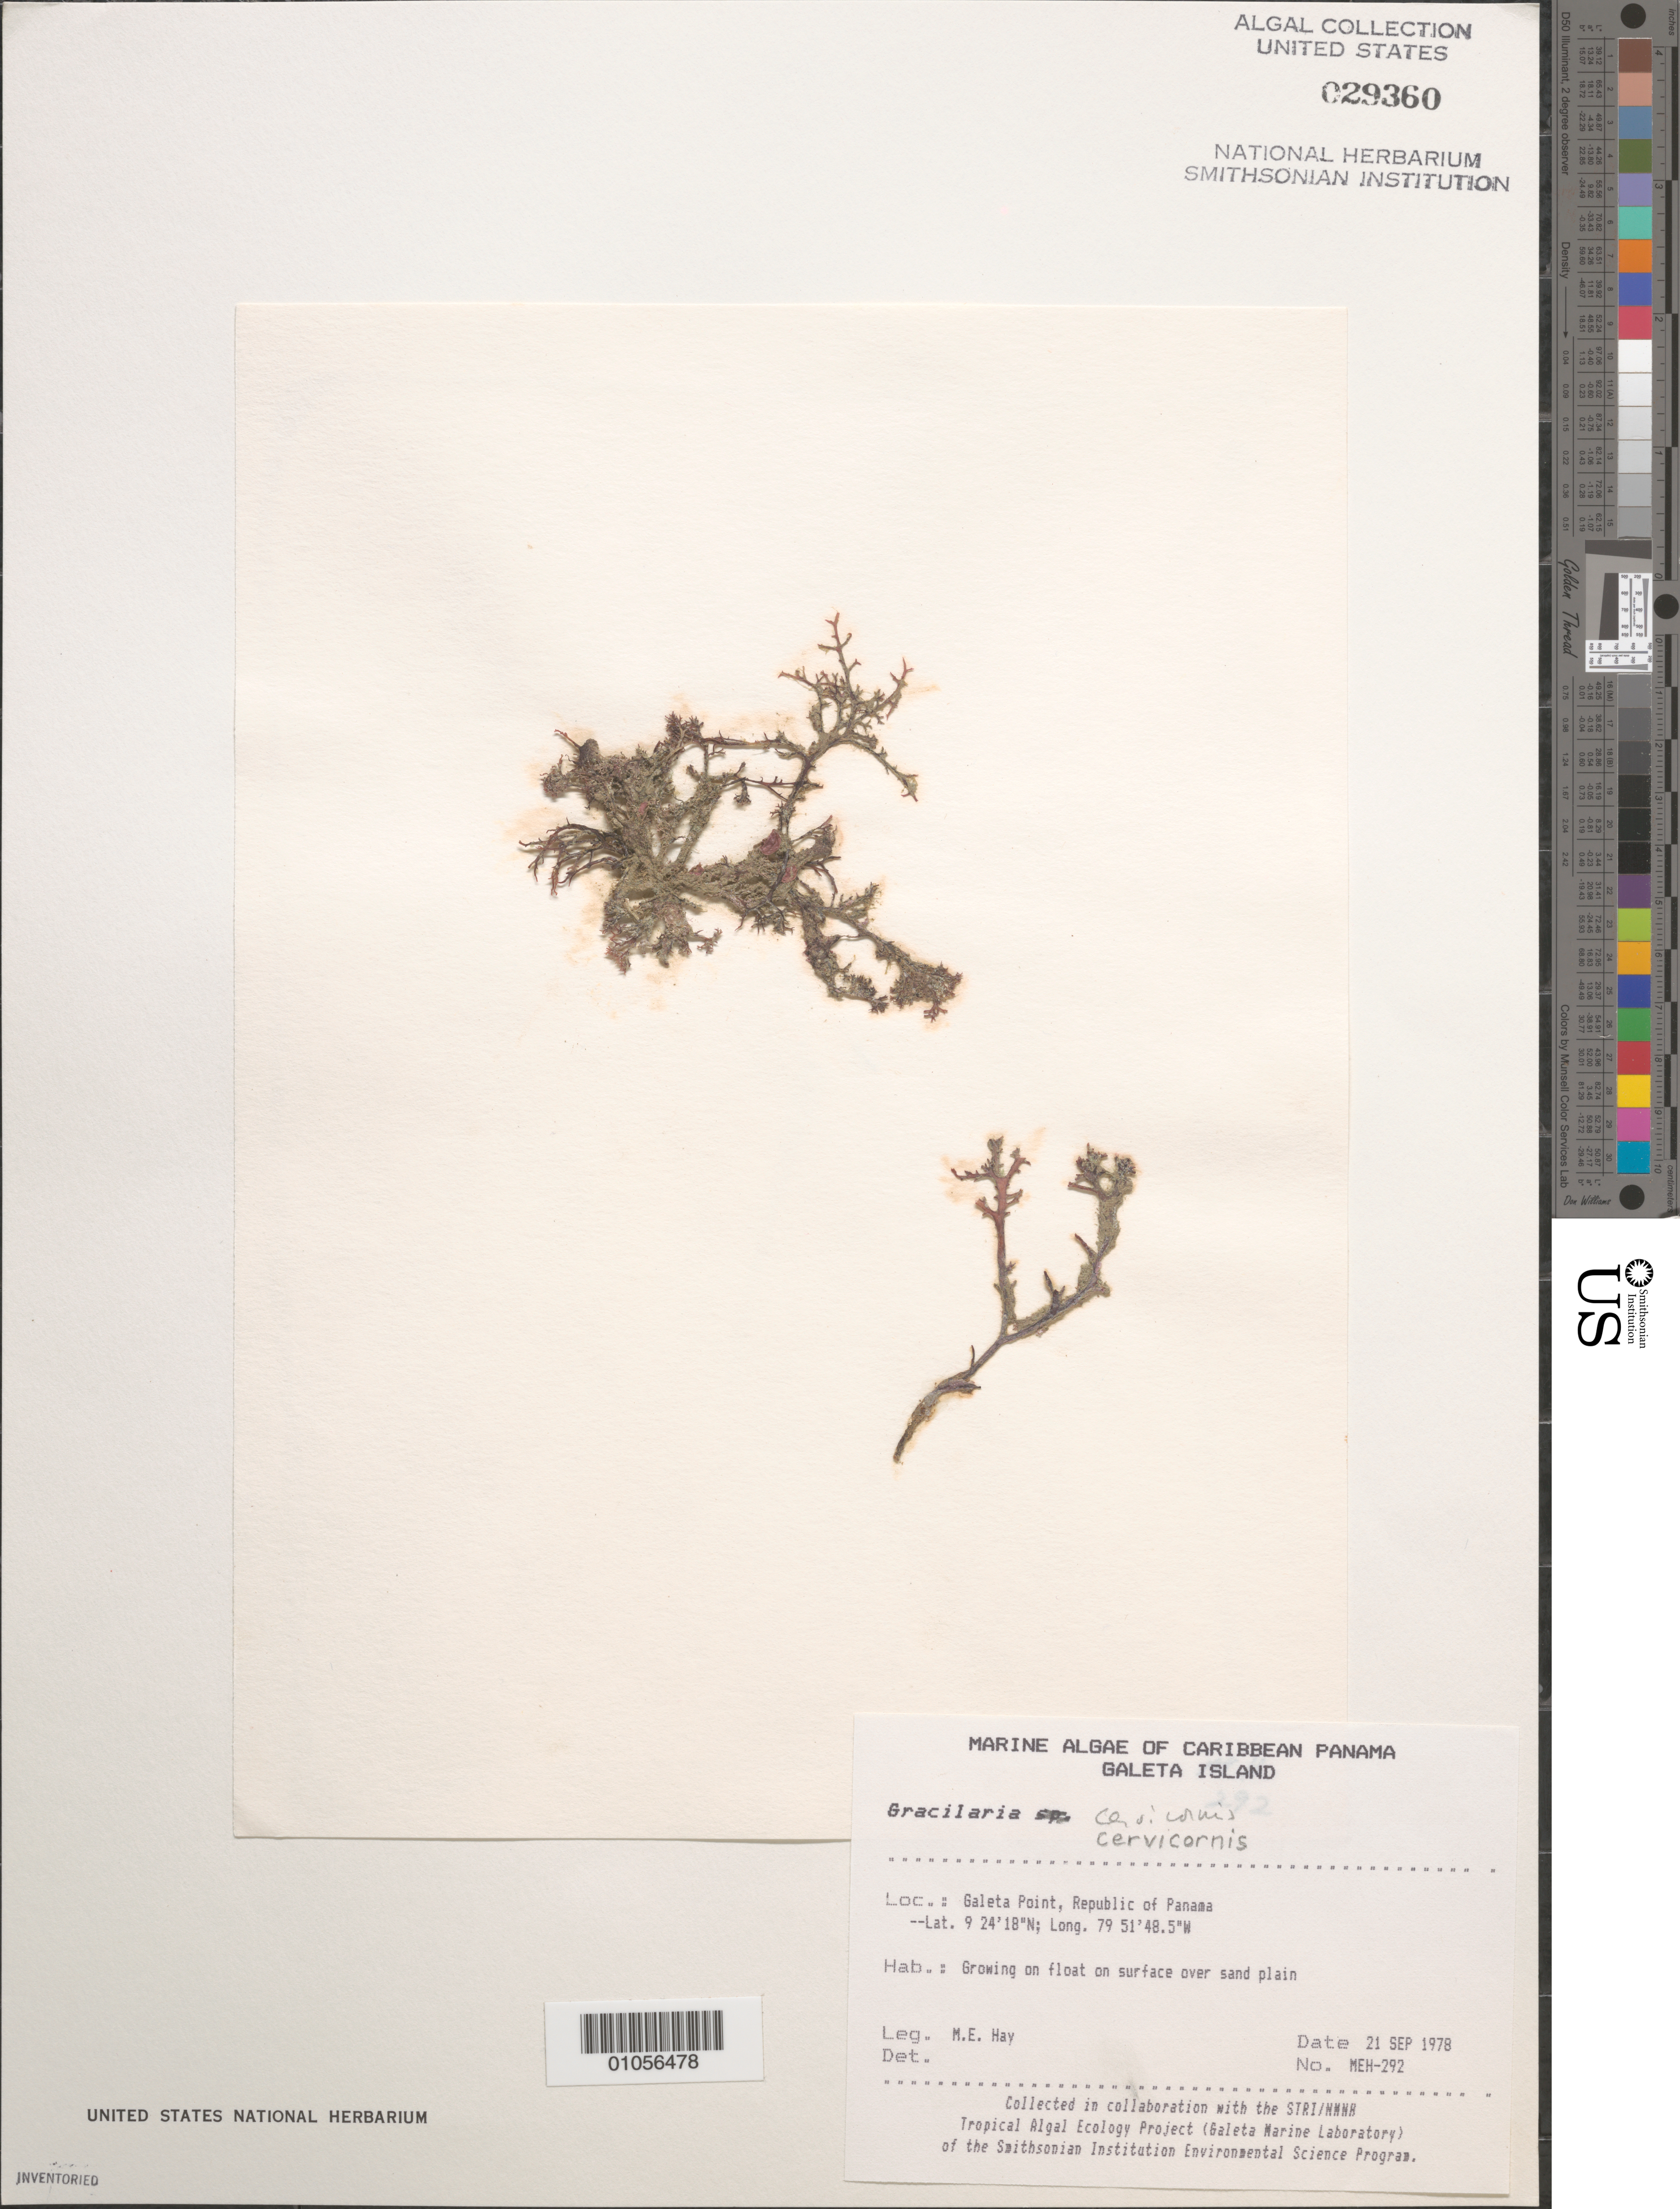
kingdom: Plantae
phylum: Rhodophyta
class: Florideophyceae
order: Gracilariales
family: Gracilariaceae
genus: Gracilaria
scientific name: Gracilaria cervicornis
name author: (Turner) J. Agardh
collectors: M. E. Hay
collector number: MEH-292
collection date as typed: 21 Sep 1978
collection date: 1978-09-21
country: Panama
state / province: Colón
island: Galeta Island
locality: Galeta Point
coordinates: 9 24'18"N, 79 51'48.5"W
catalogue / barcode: US 29360